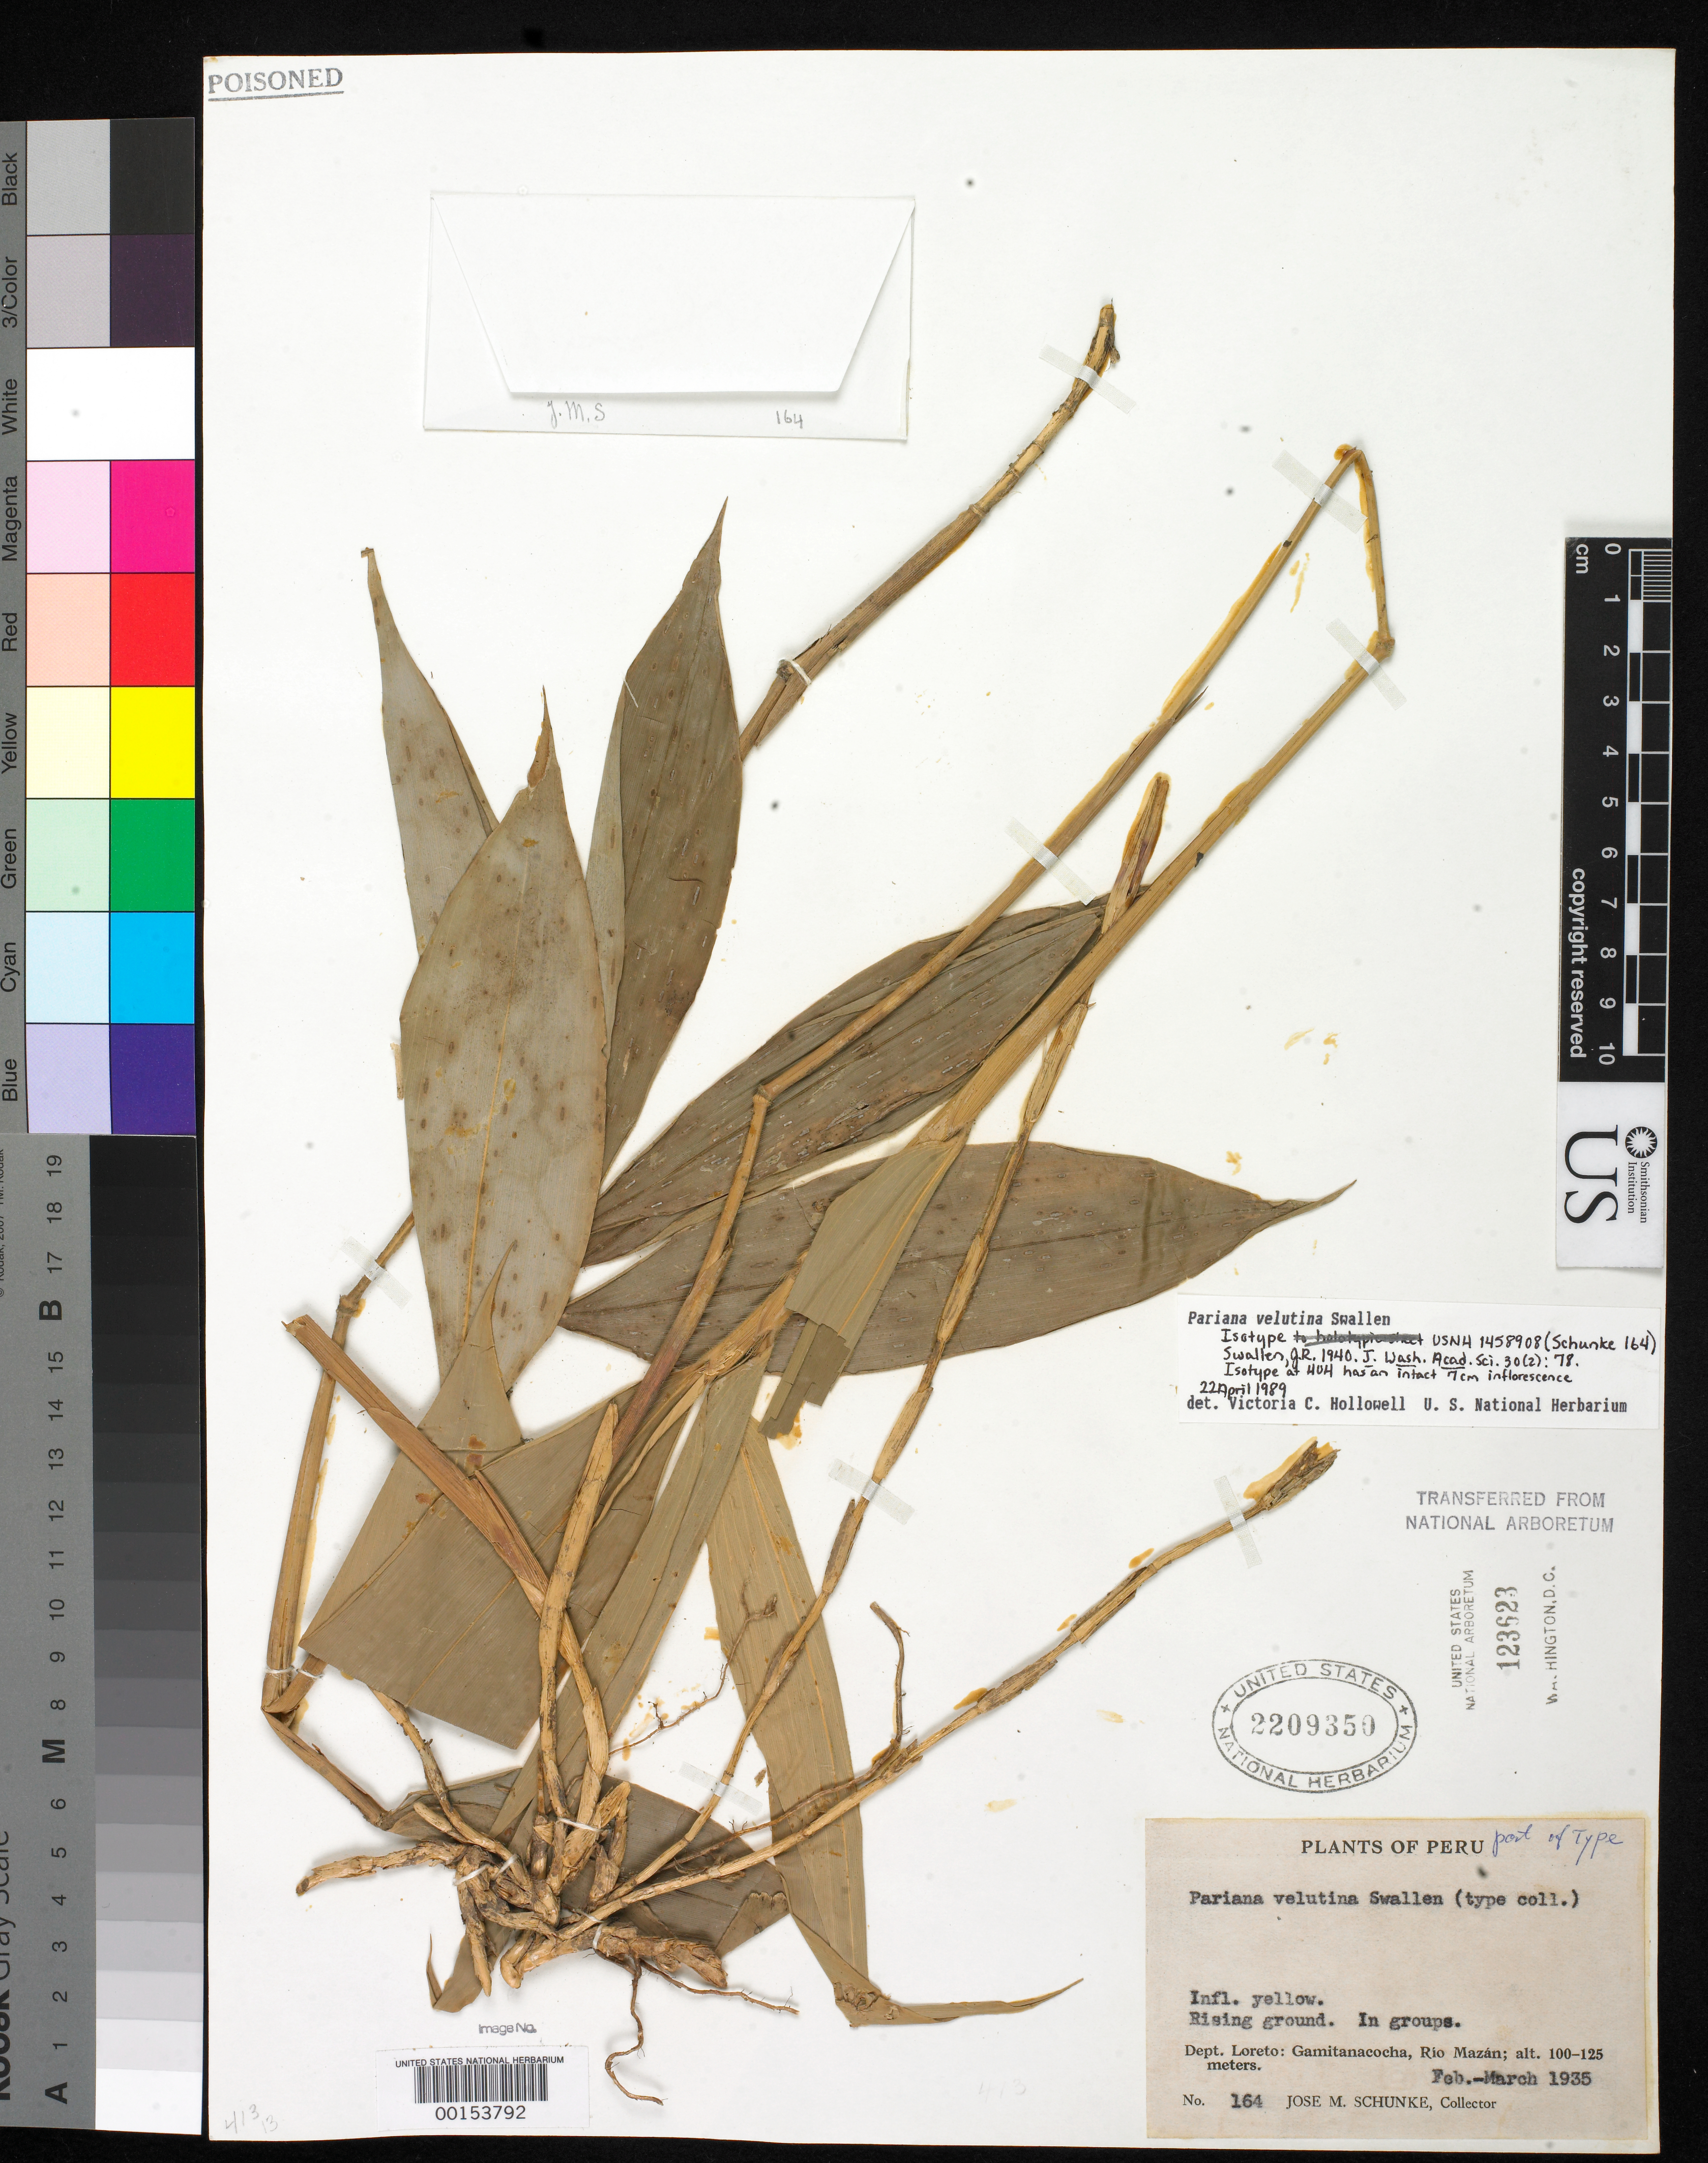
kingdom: Plantae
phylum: Tracheophyta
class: Liliopsida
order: Poales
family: Poaceae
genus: Pariana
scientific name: Pariana velutina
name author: Swallen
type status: Isotype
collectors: J. M. Schunke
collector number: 164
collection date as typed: Feb 1935 to -- Mar 1935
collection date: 1935-02/1935-03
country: Peru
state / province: Loreto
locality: Gamitanacocha, Rio Mazan.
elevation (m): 100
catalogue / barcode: US 2209350